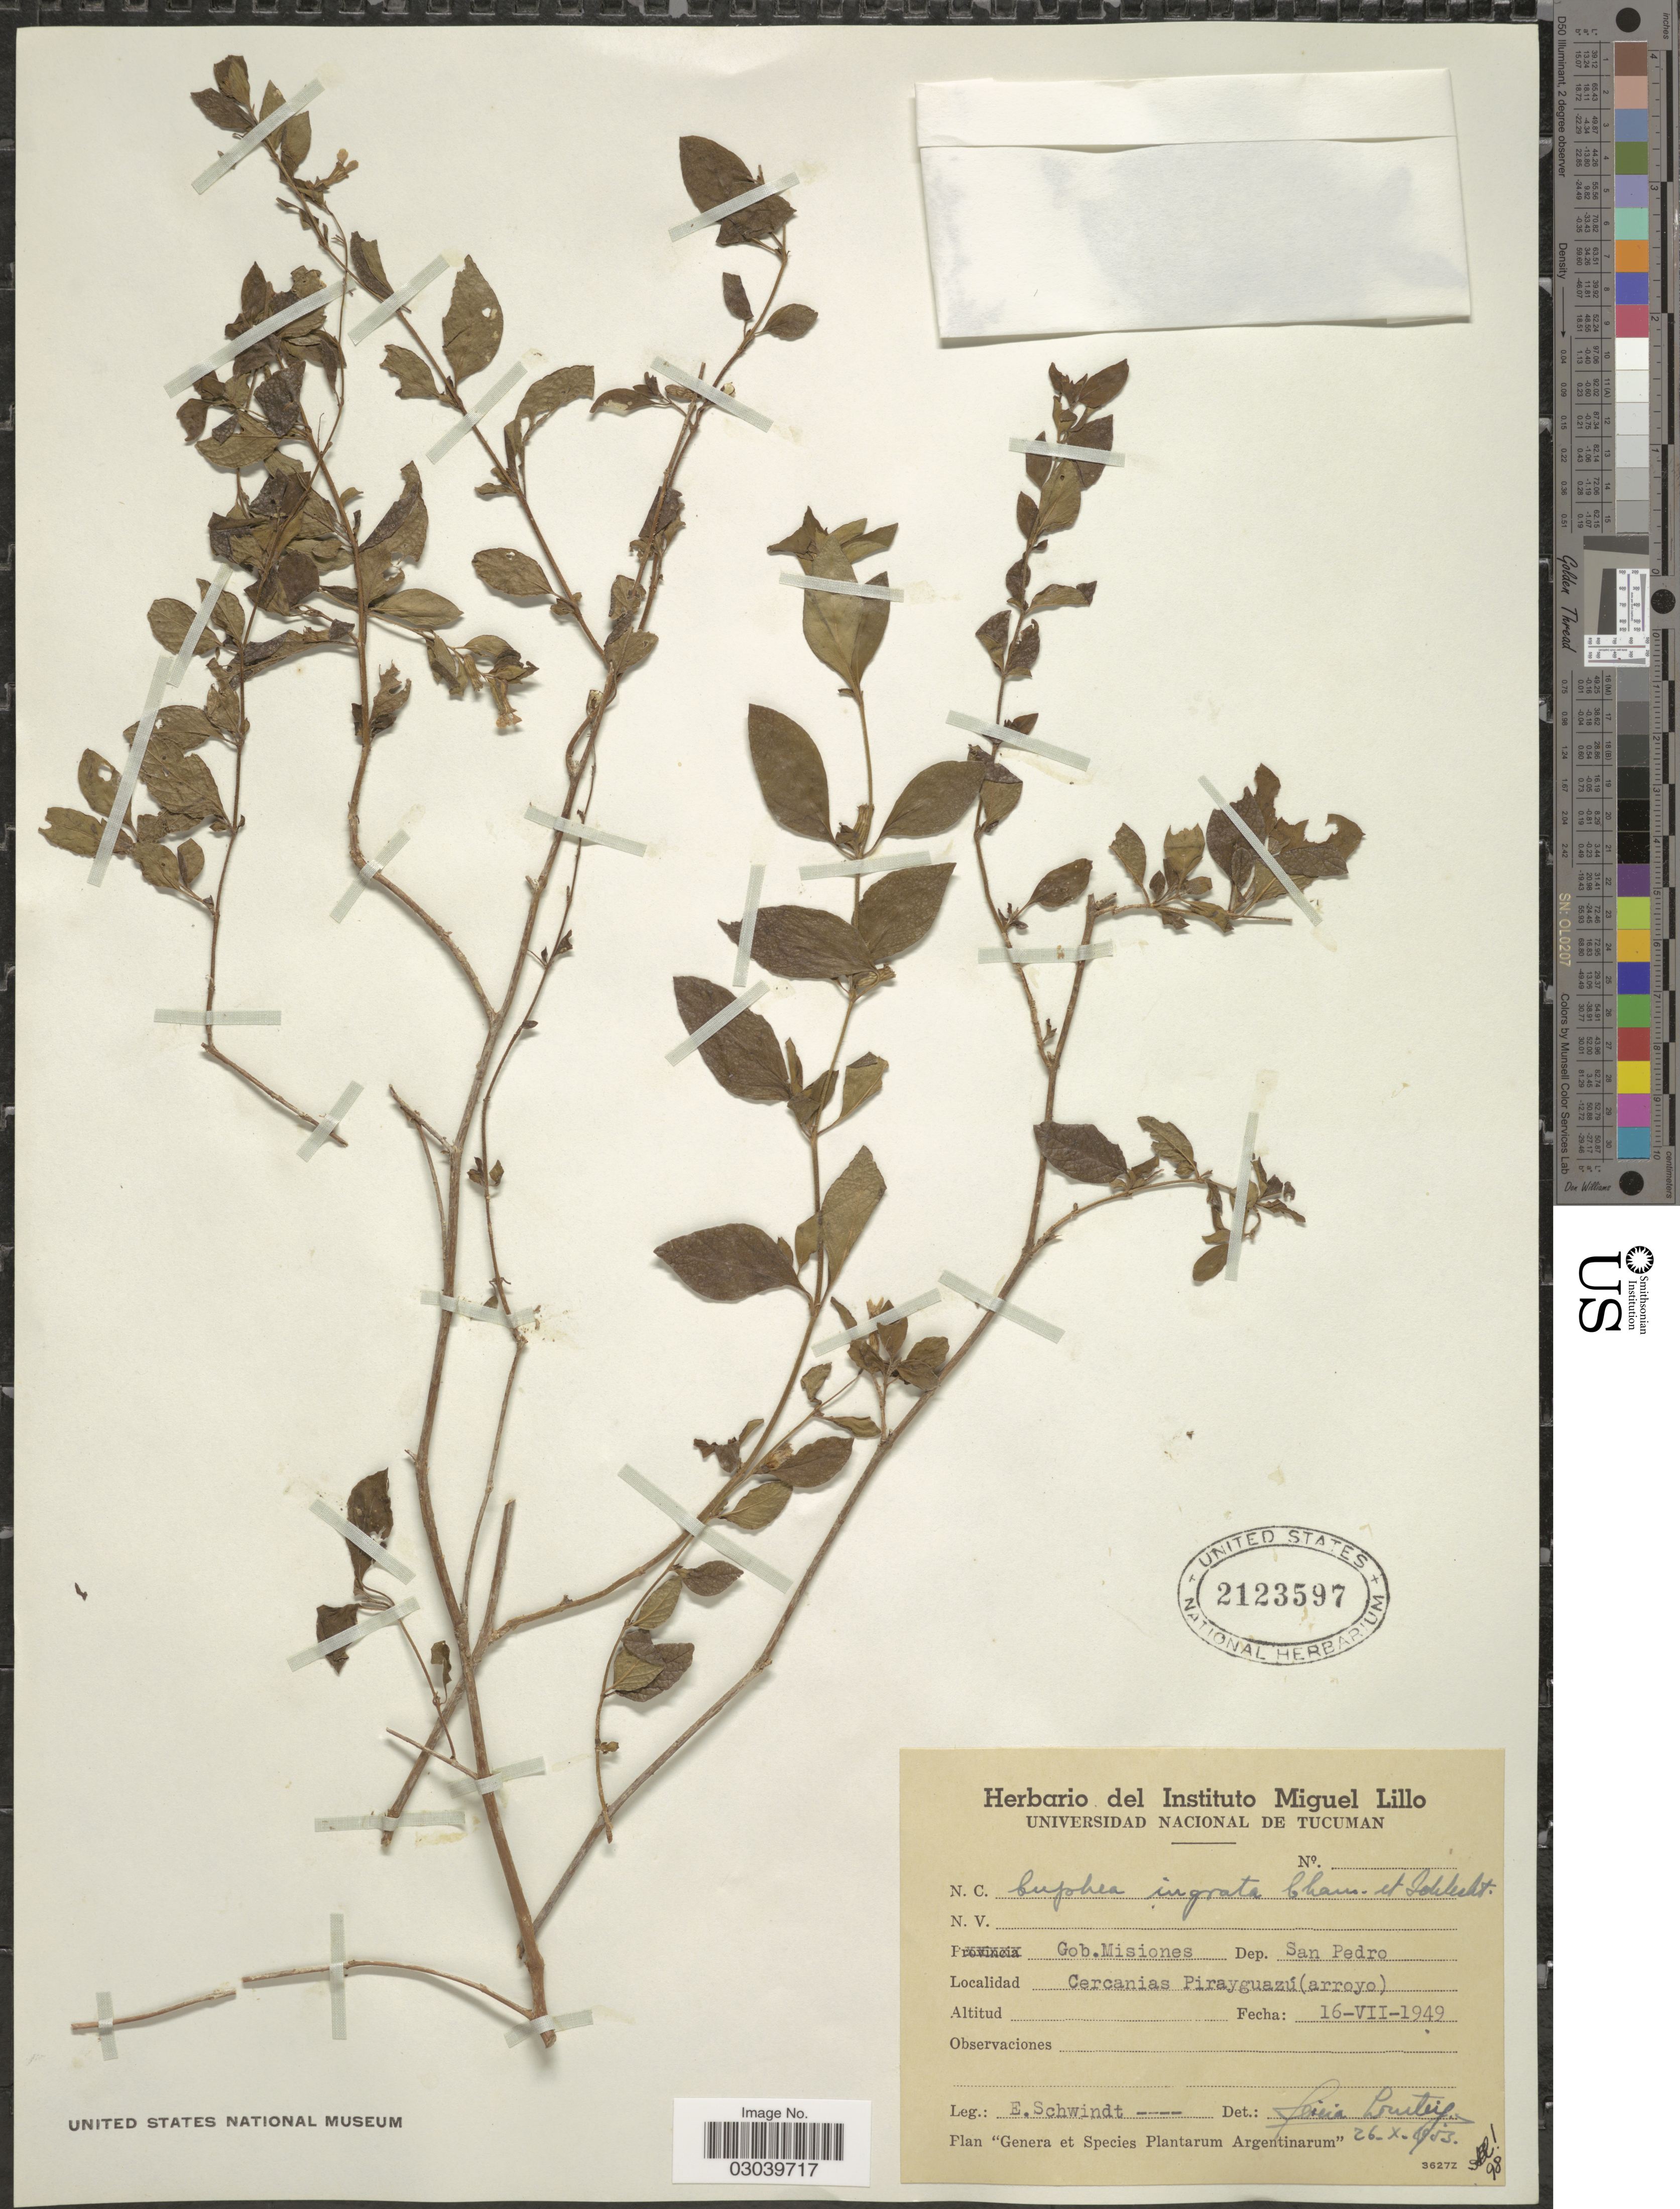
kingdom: Plantae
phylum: Tracheophyta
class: Magnoliopsida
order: Myrtales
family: Lythraceae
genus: Cuphea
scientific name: Cuphea ingrata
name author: Cham. & Schltdl.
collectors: E. Schwindt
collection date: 1949-07-16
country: Argentina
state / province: Misiones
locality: Gob. Misiones. Dep. San Pedro. Cercanias Pirayguazú (arroyo).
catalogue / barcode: US 2123597